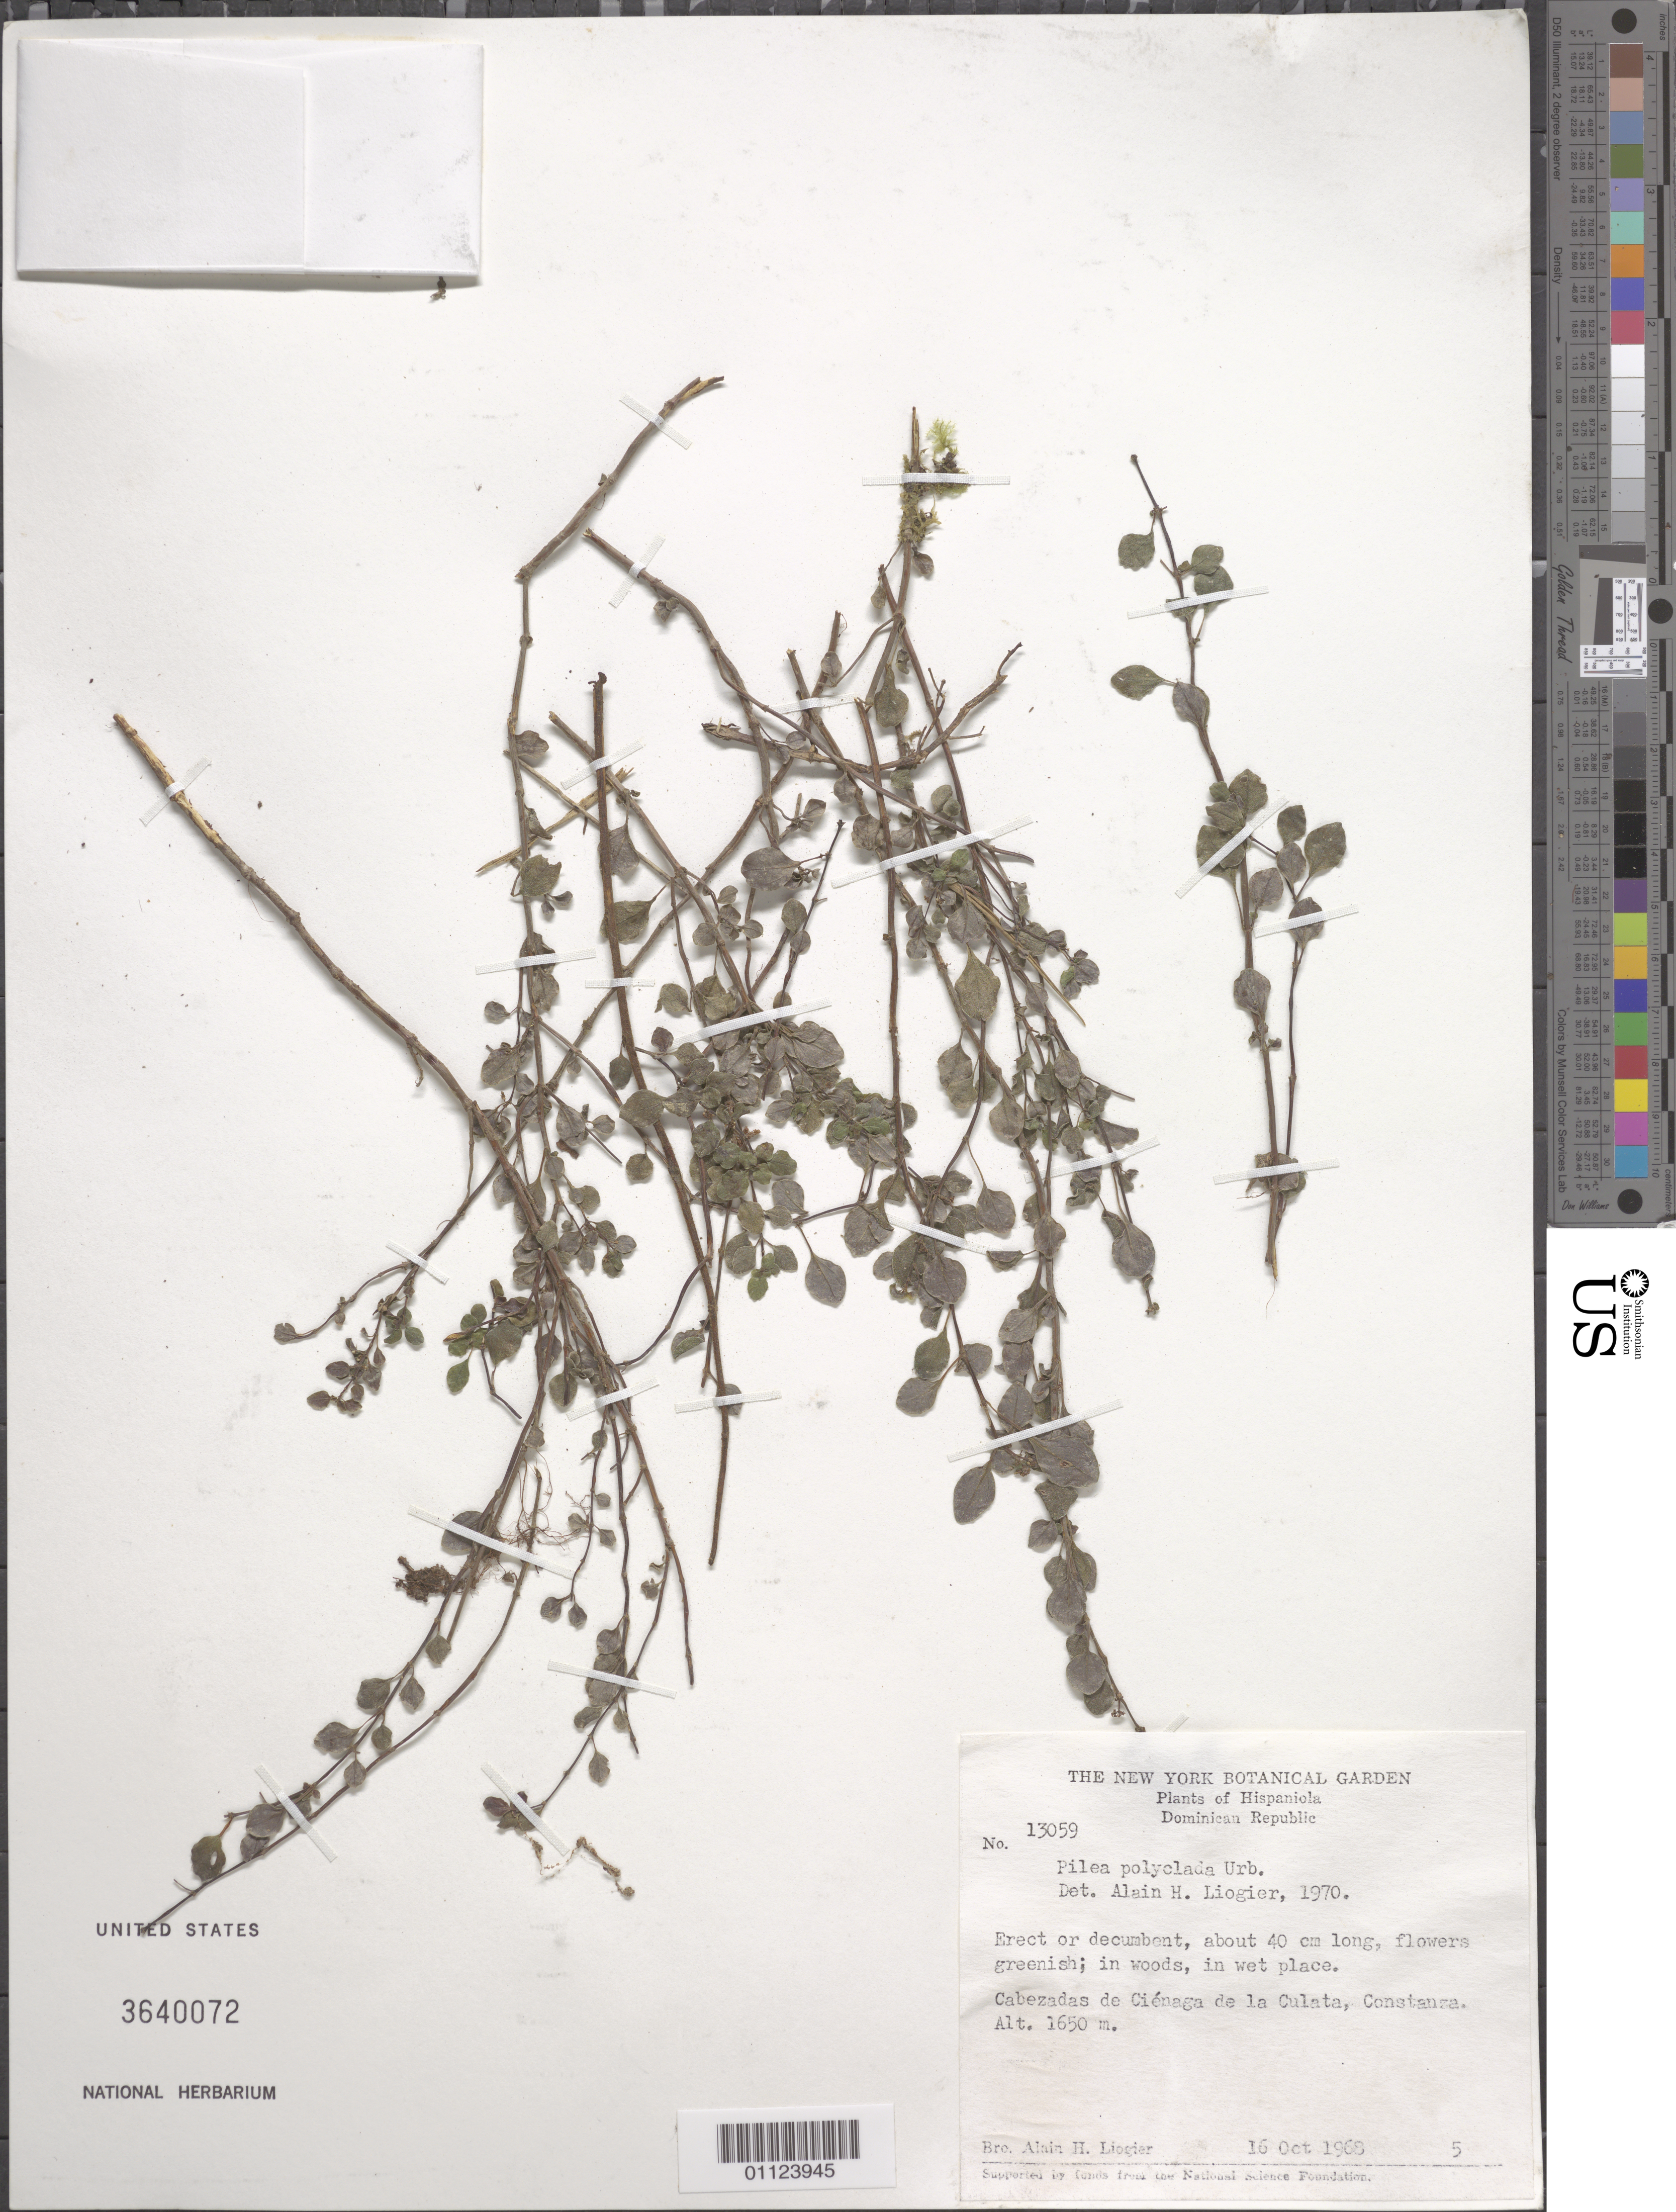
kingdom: Plantae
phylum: Tracheophyta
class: Magnoliopsida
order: Rosales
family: Urticaceae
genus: Pilea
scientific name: Pilea polyclada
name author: Urb.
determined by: Liogier, Alain H.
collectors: A. H. Liogier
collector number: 13059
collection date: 1968-10-16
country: Dominican Republic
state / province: La Vega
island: Hispaniola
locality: Cabezadas de Ciénaga de la Culata, Constanza.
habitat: In woods, in wet place.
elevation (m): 1650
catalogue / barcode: US 3640072